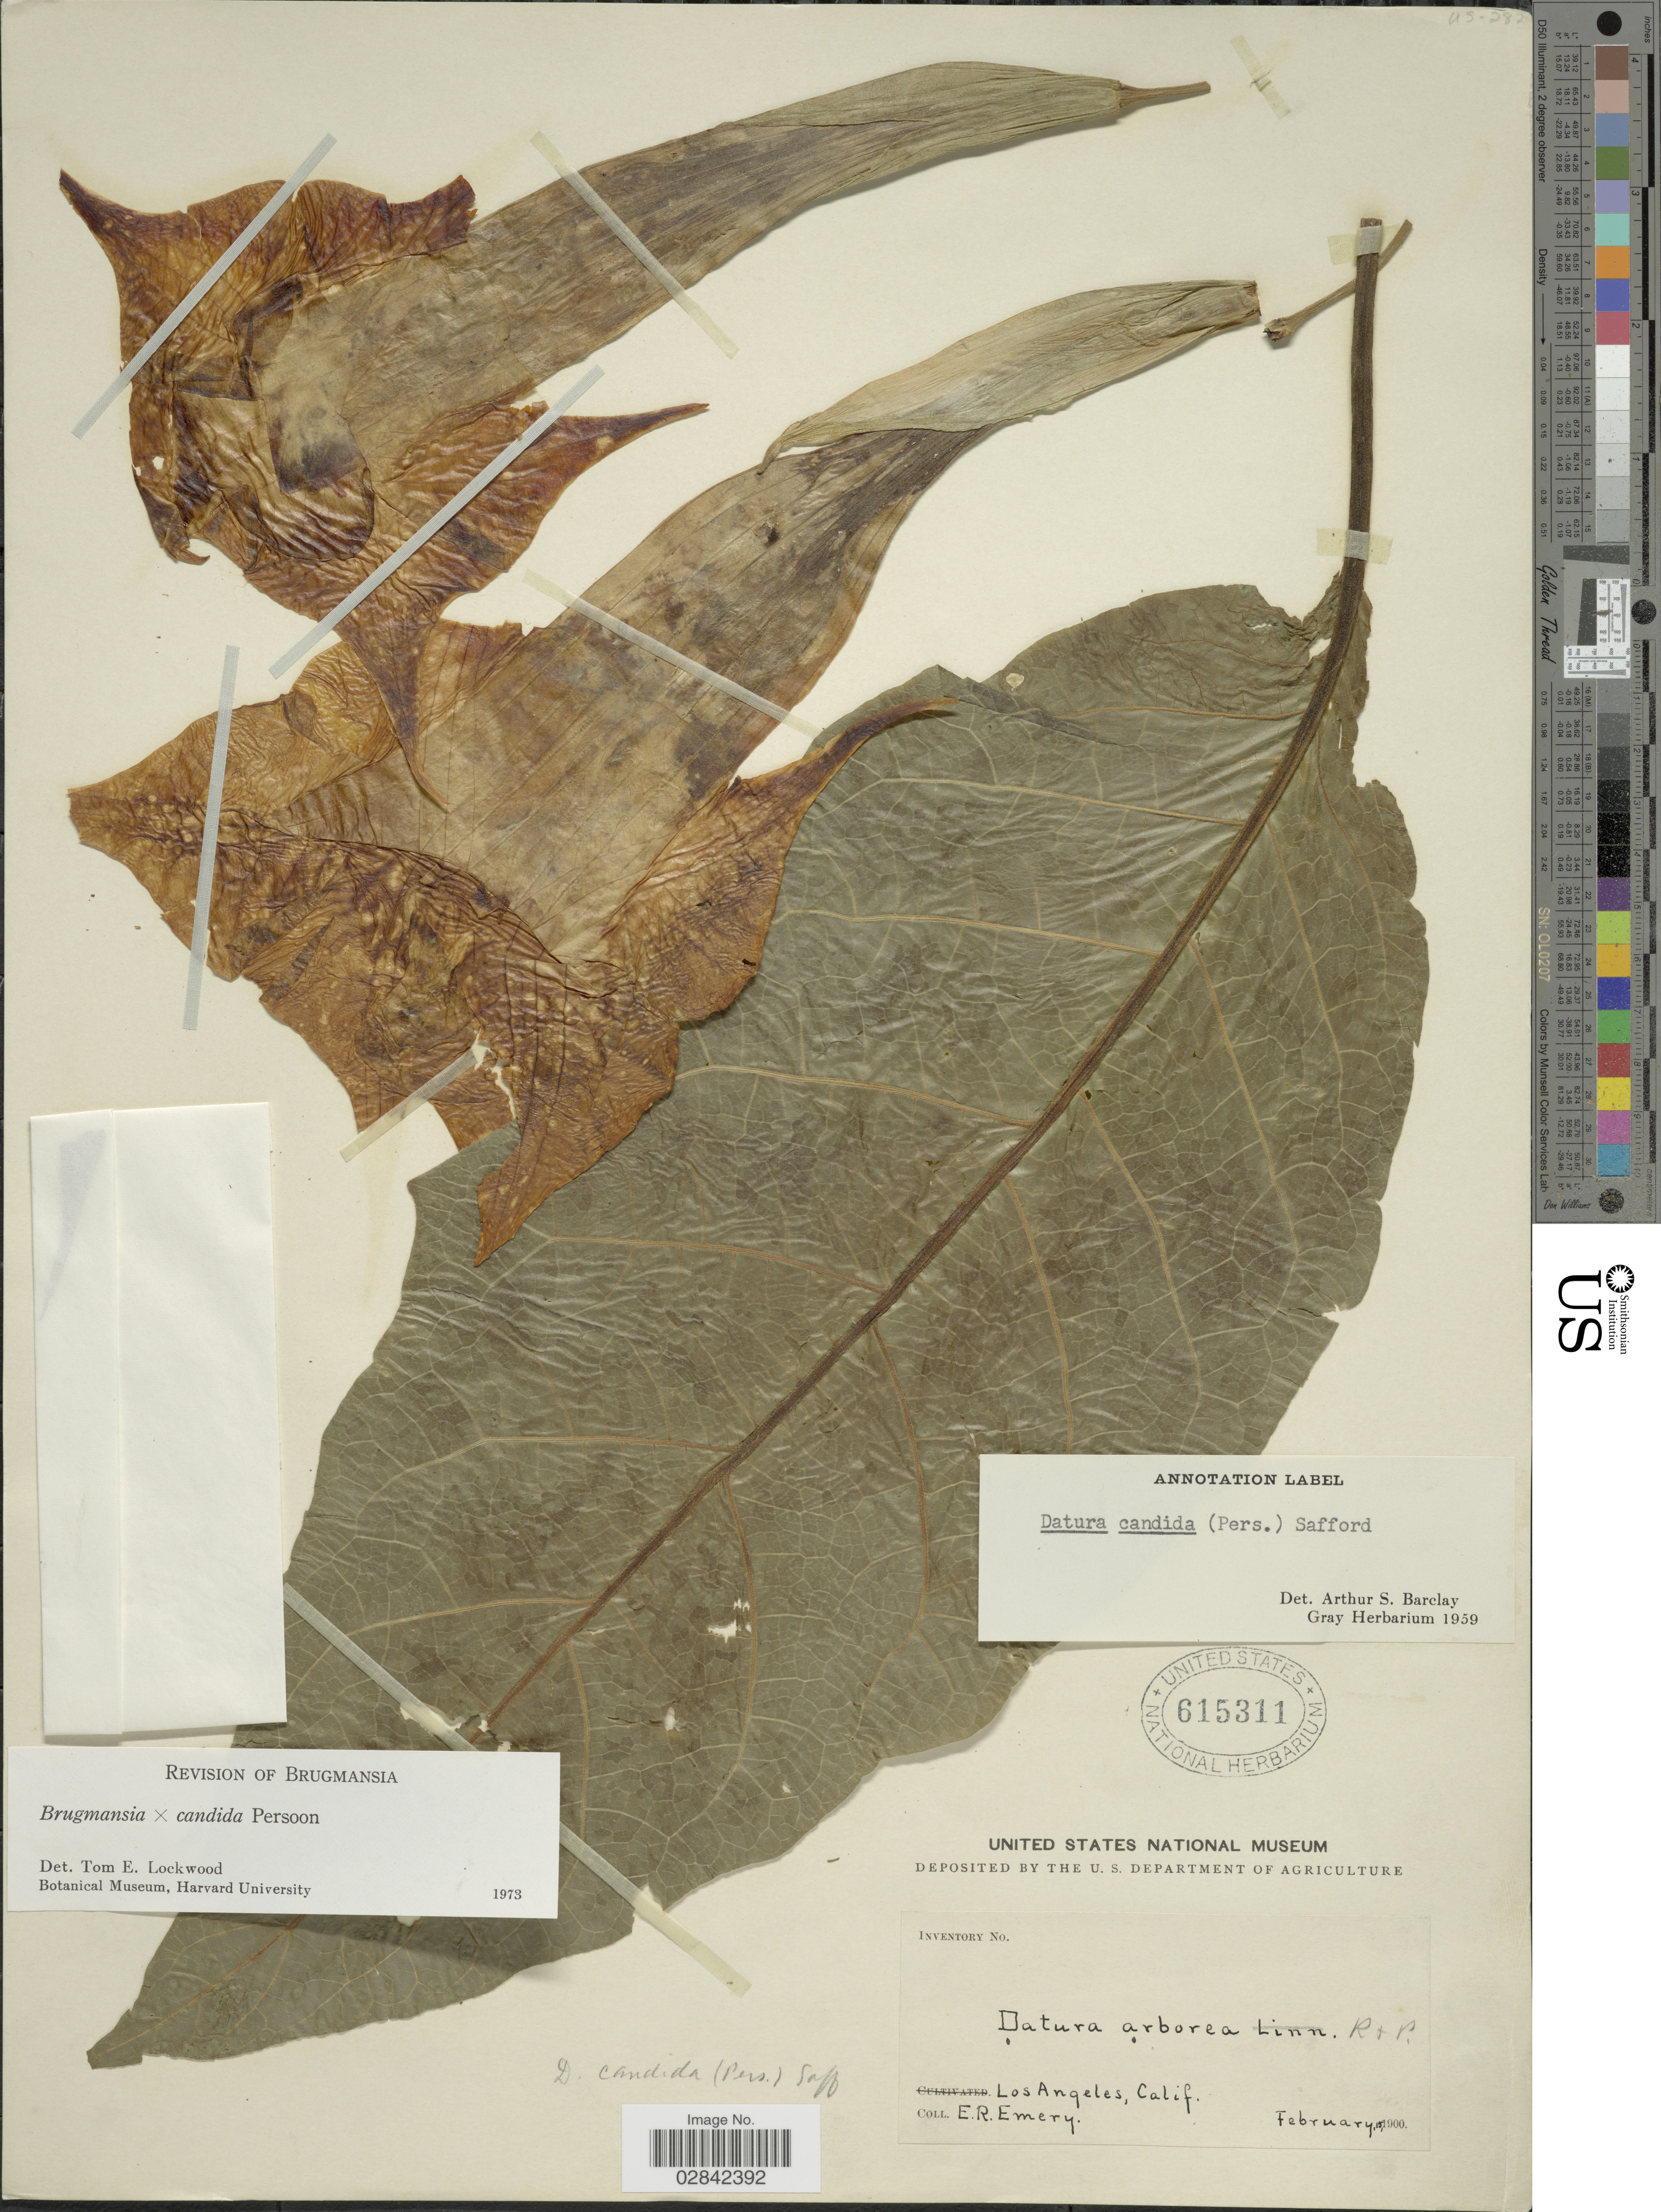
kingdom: Plantae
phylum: Tracheophyta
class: Magnoliopsida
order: Solanales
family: Solanaceae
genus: Brugmansia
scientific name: Brugmansia x candida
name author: Pers.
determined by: Lockwood, T. E.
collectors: E. Emery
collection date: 1900-02-15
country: United States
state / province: California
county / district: Los Angeles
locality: Los Angeles, Calif.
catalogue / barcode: US 615311